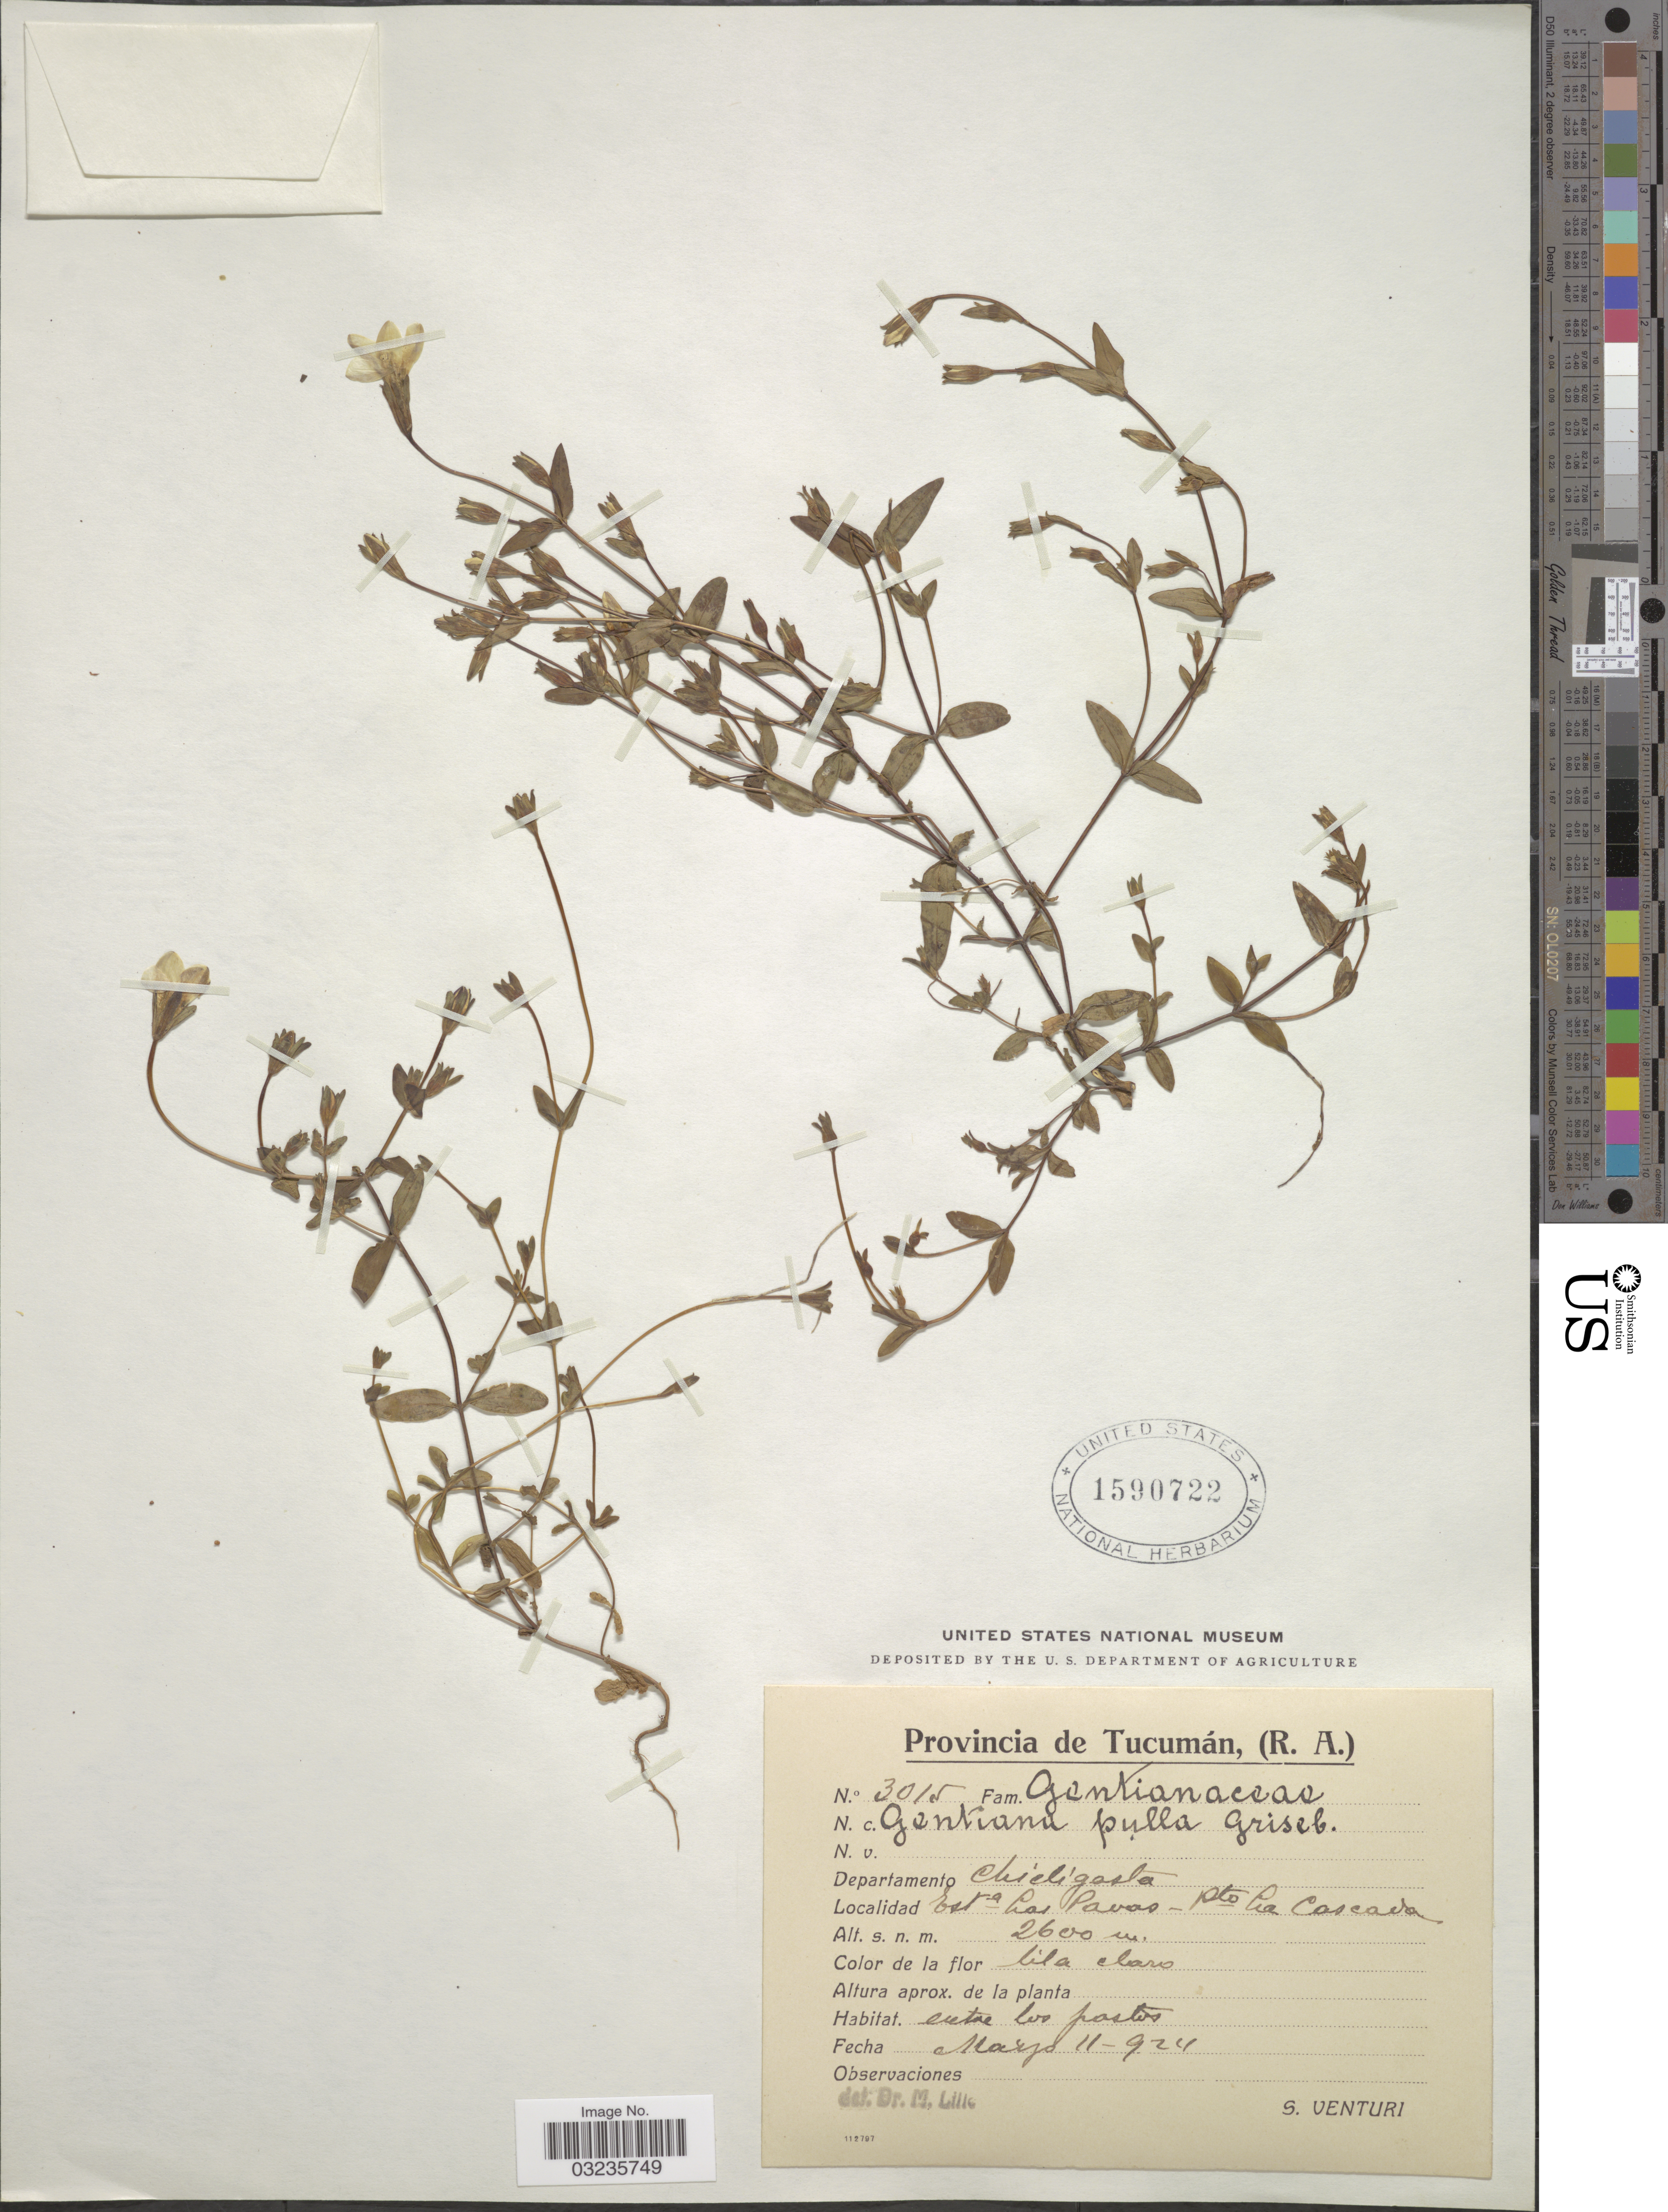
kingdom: Plantae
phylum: Tracheophyta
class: Magnoliopsida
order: Gentianales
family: Gentianaceae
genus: Gentiana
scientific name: Gentiana pulla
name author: Griseb.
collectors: S. Venturi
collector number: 3015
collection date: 1924-03-11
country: Argentina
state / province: Tucuman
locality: Departamento Chicligasta. Esta Las Pavas - Pto La Cascada.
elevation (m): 2600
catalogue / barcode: US 1590722